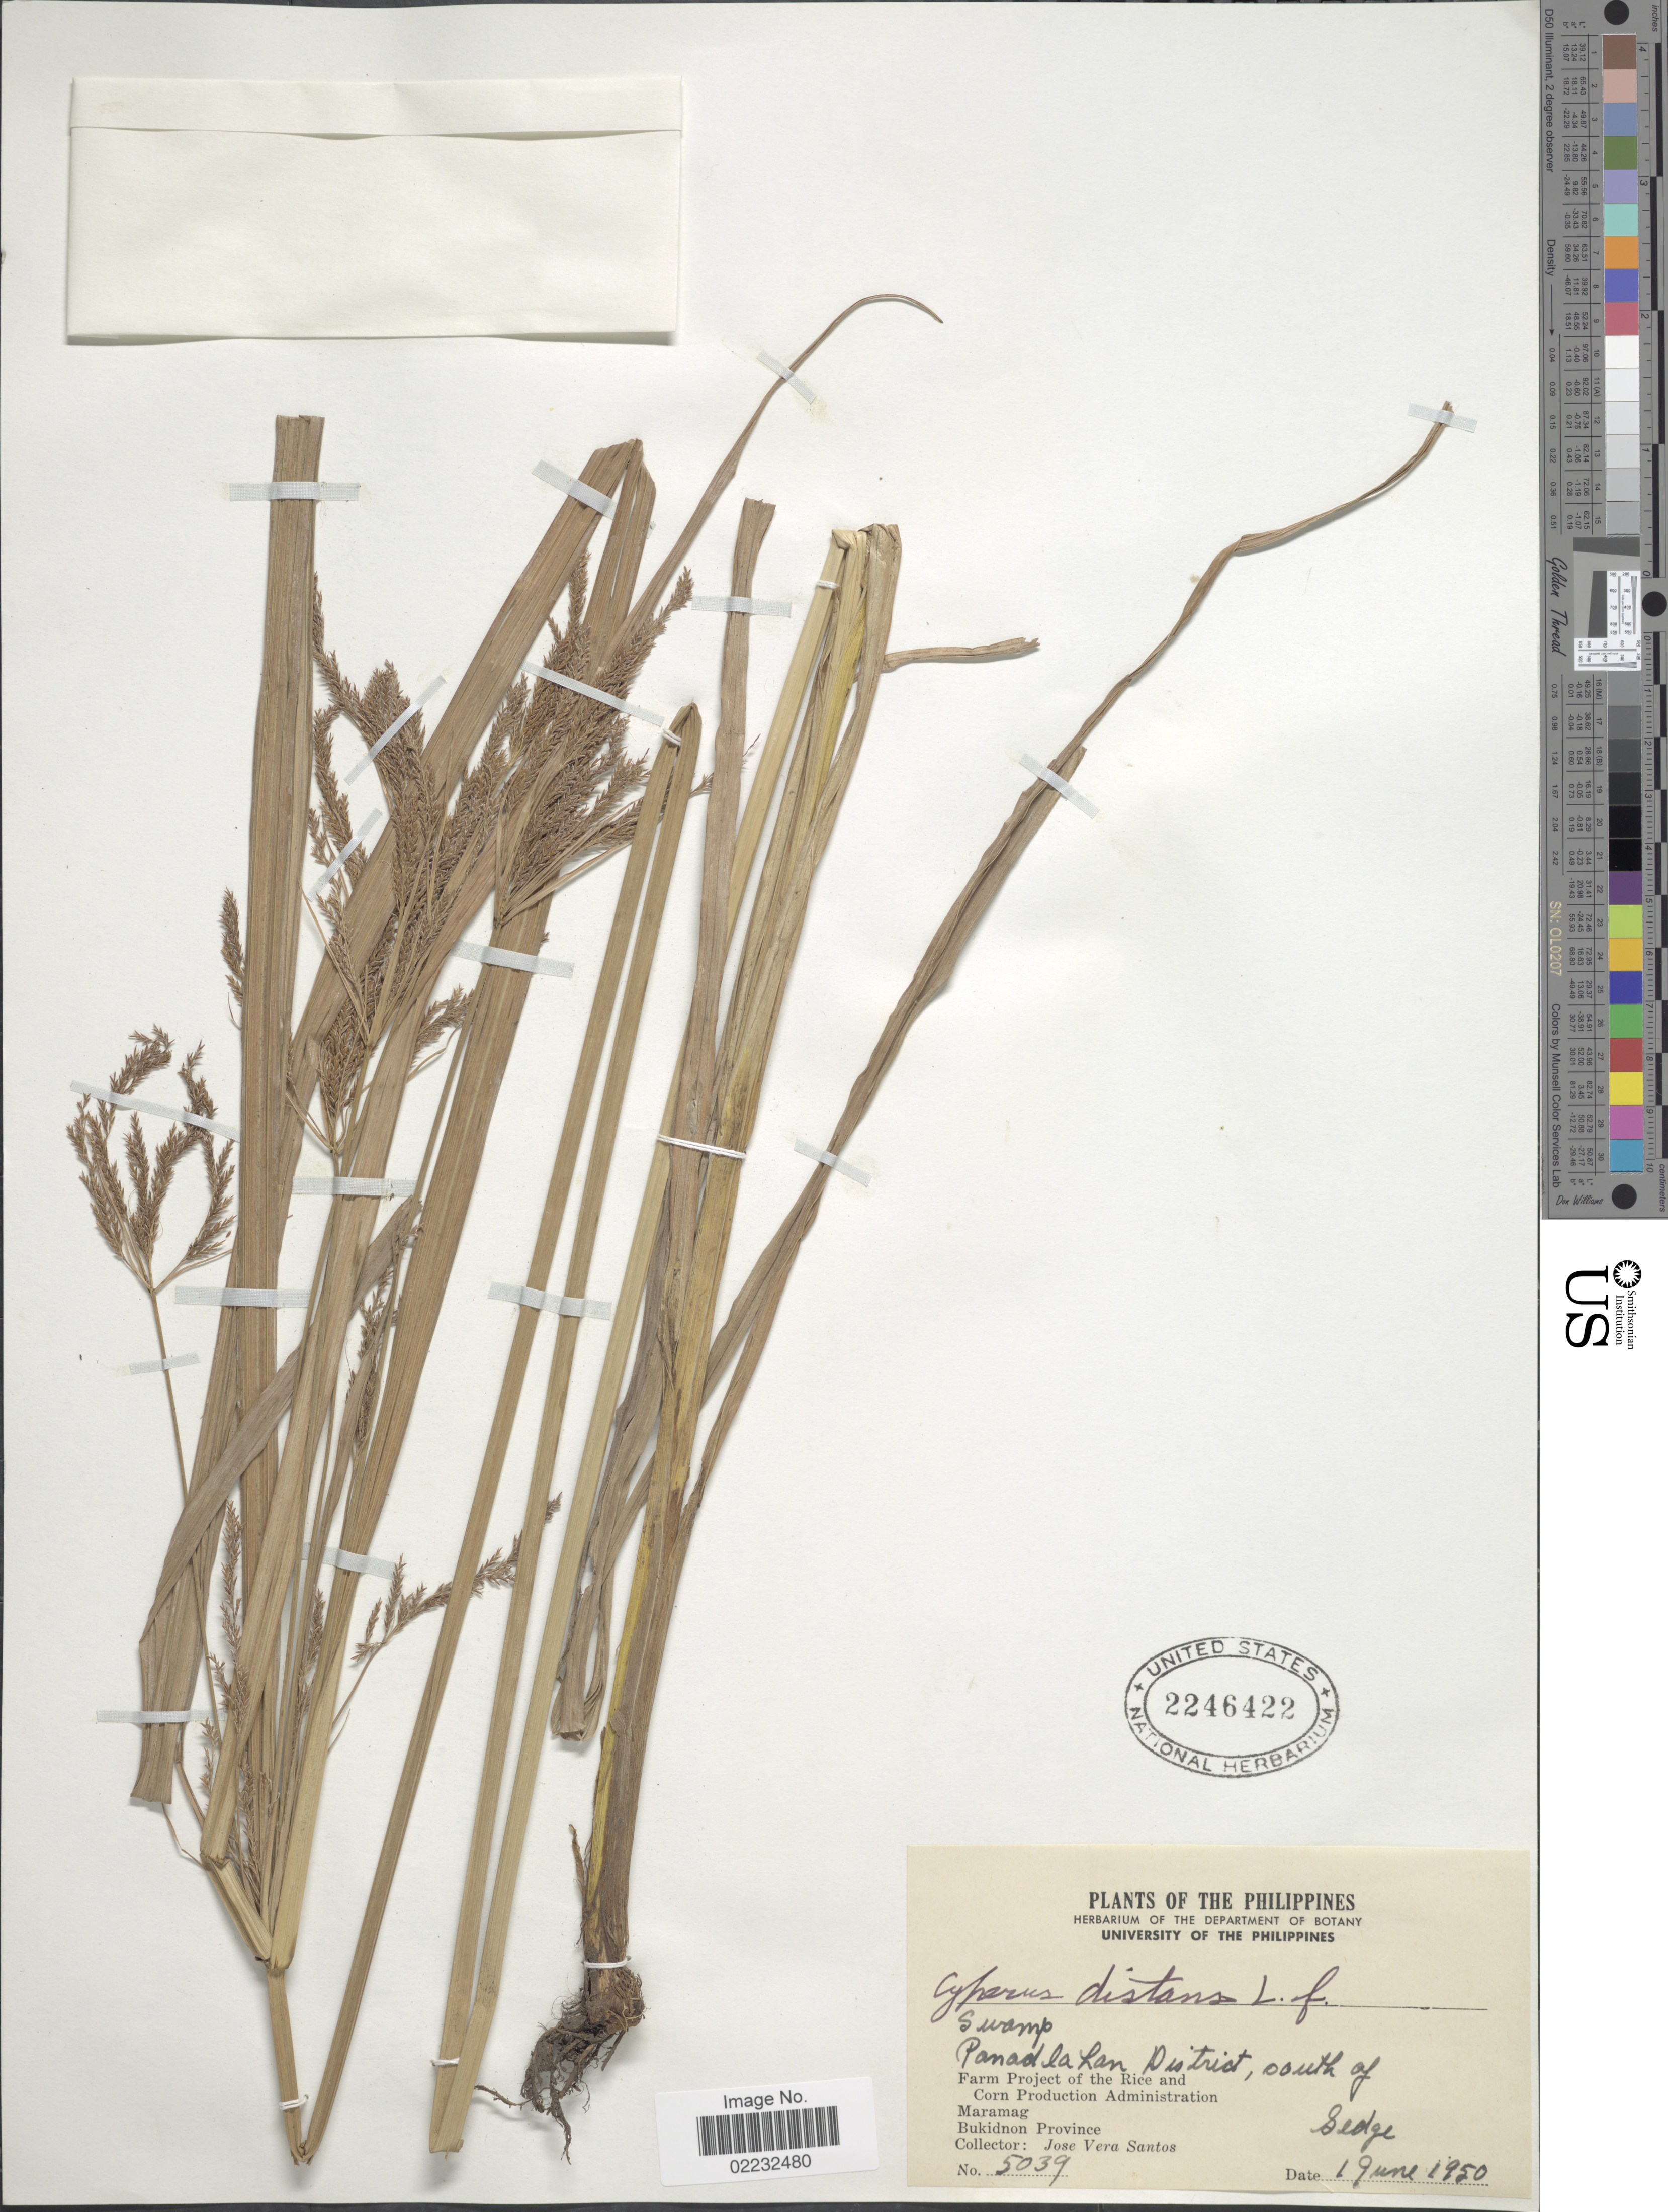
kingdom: Plantae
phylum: Tracheophyta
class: Liliopsida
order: Poales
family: Cyperaceae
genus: Cyperus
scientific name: Cyperus distans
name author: L. f.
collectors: J. V. Santos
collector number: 5039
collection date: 1950-06-01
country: Philippines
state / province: Northern Mindanao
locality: Panadlahan District, south of Farm Project of the Rice and Corn Production Administration, Maramag. Bukidnon Province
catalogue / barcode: US 2246422